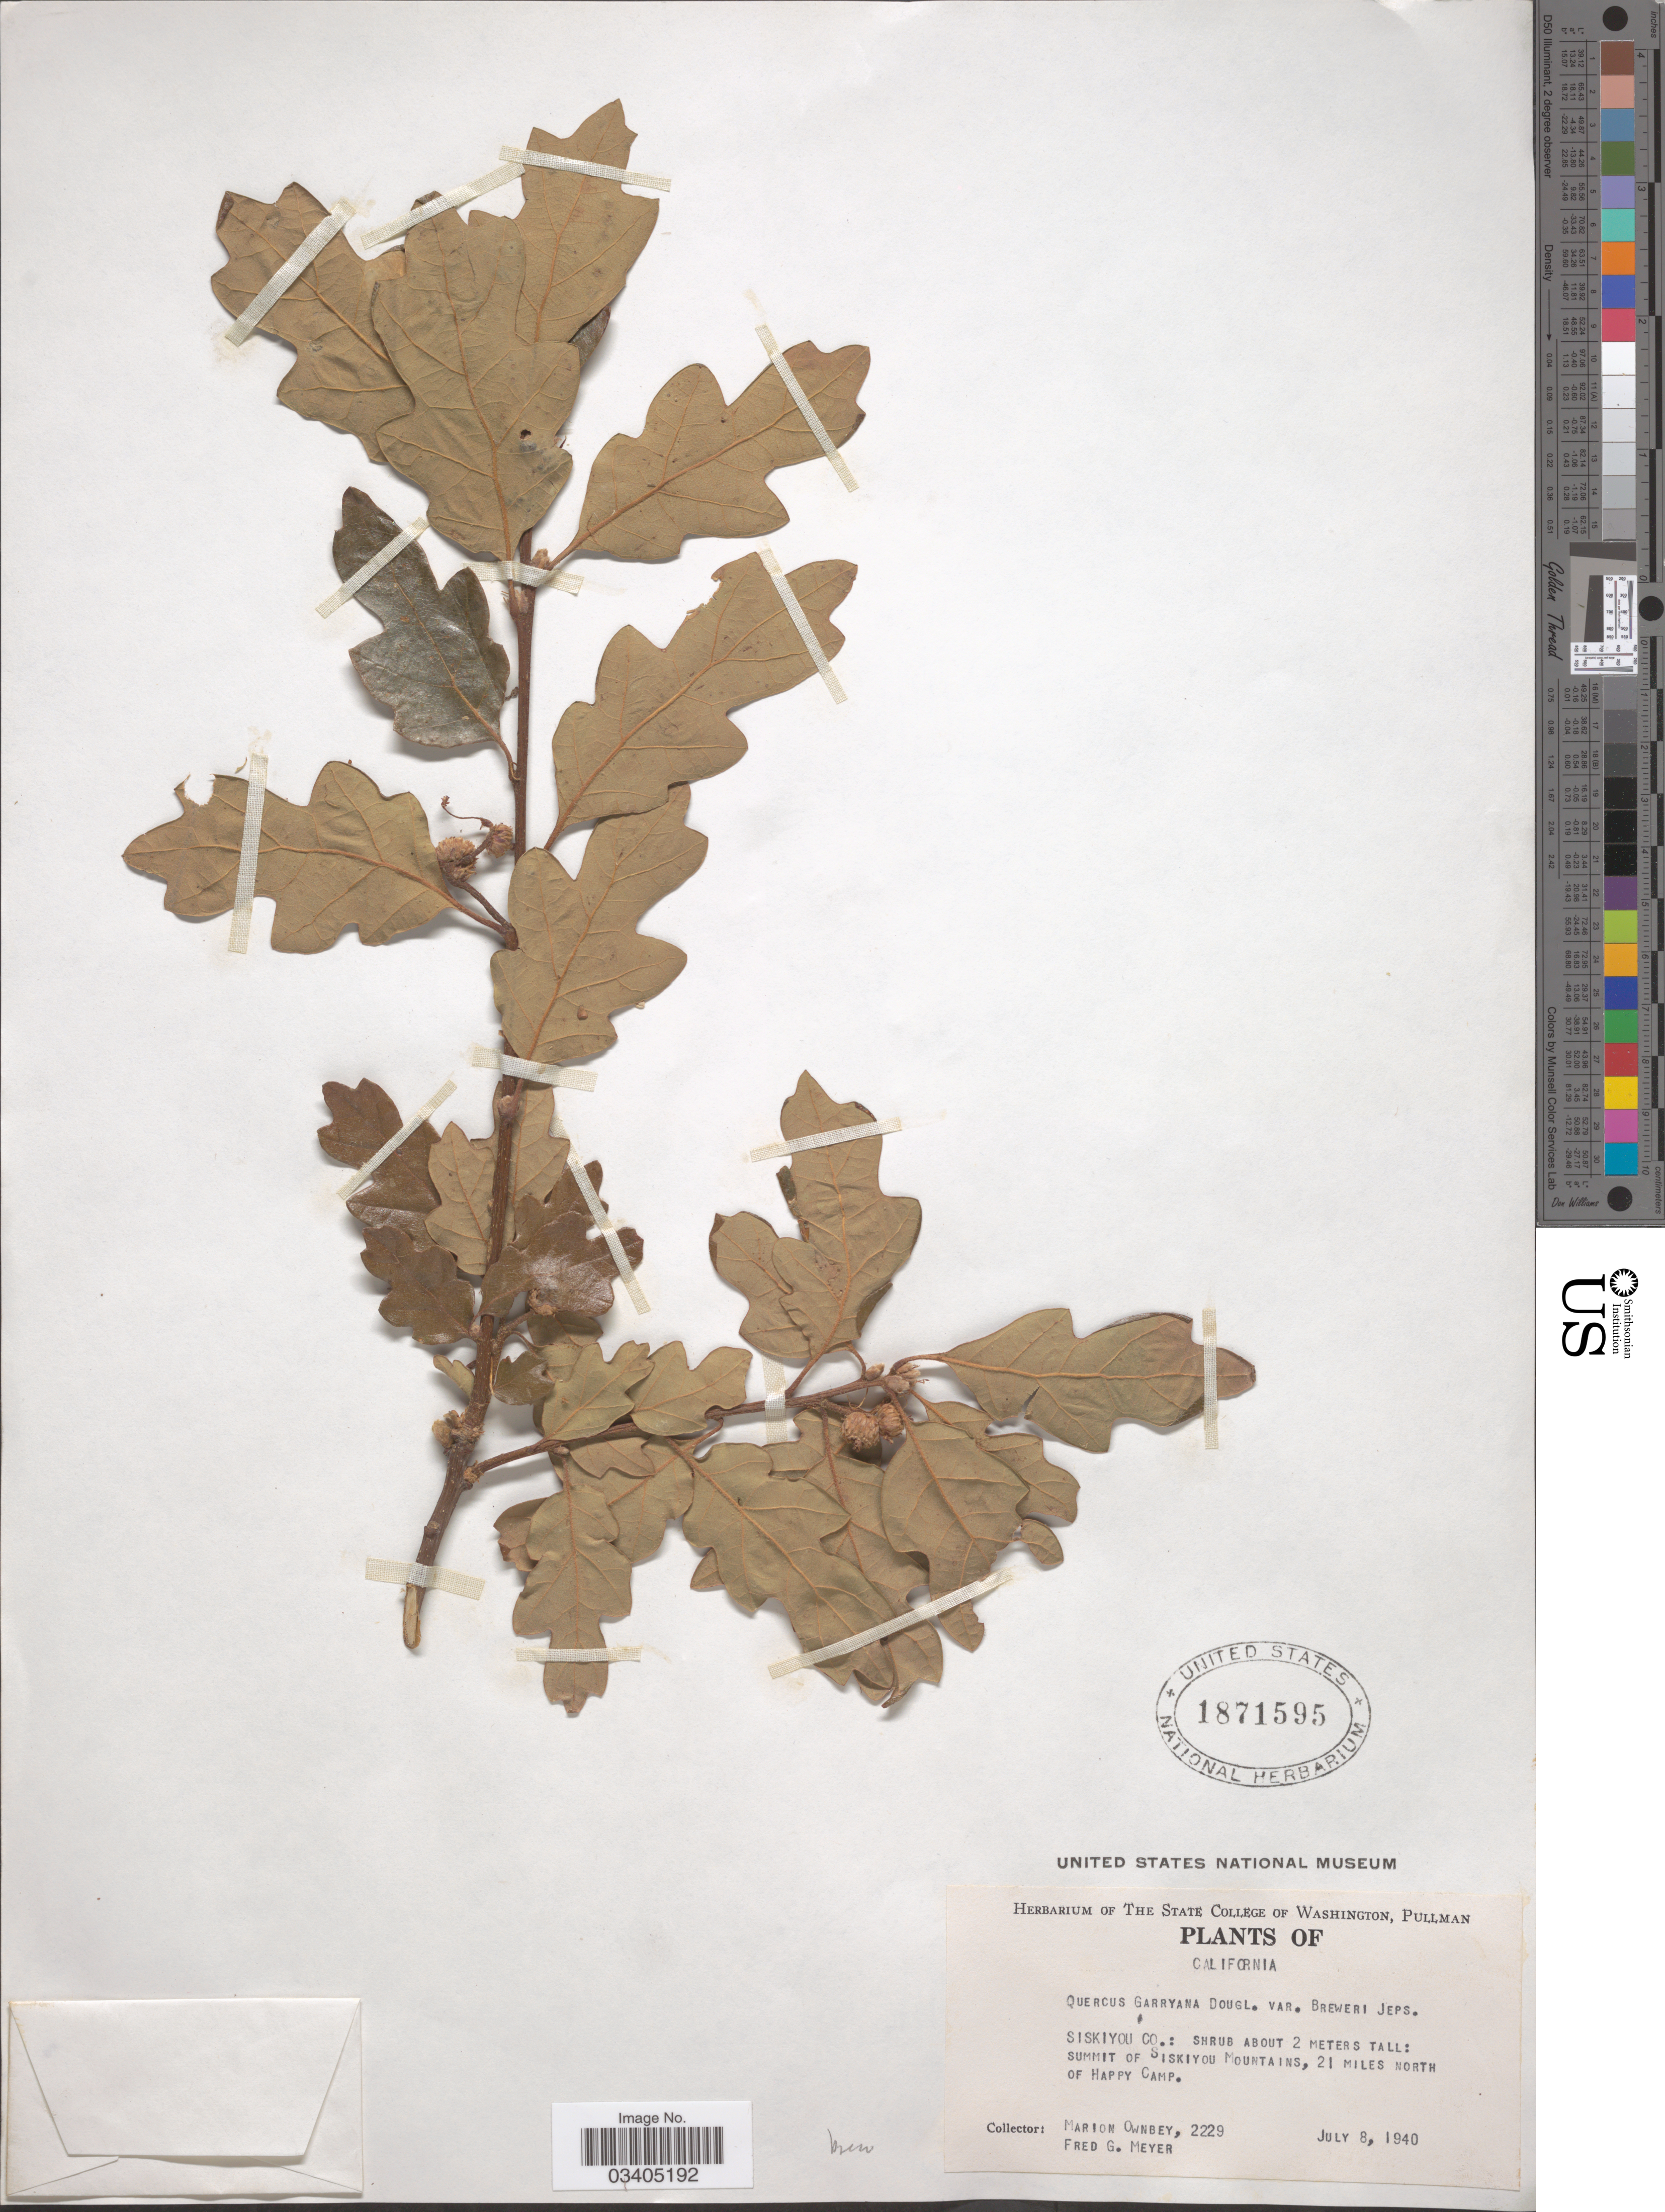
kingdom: Plantae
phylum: Tracheophyta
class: Magnoliopsida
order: Fagales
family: Fagaceae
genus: Quercus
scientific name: Quercus garryana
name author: Douglas ex Hook.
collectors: M. Ownbey & F. G. Meyer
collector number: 2229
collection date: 1940-07-08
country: United States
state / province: California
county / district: Siskiyou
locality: Siskiyou Co.: Summit of Siskiyou Mountains, 21 miles North of Happy Camp.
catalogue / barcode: US 1871595